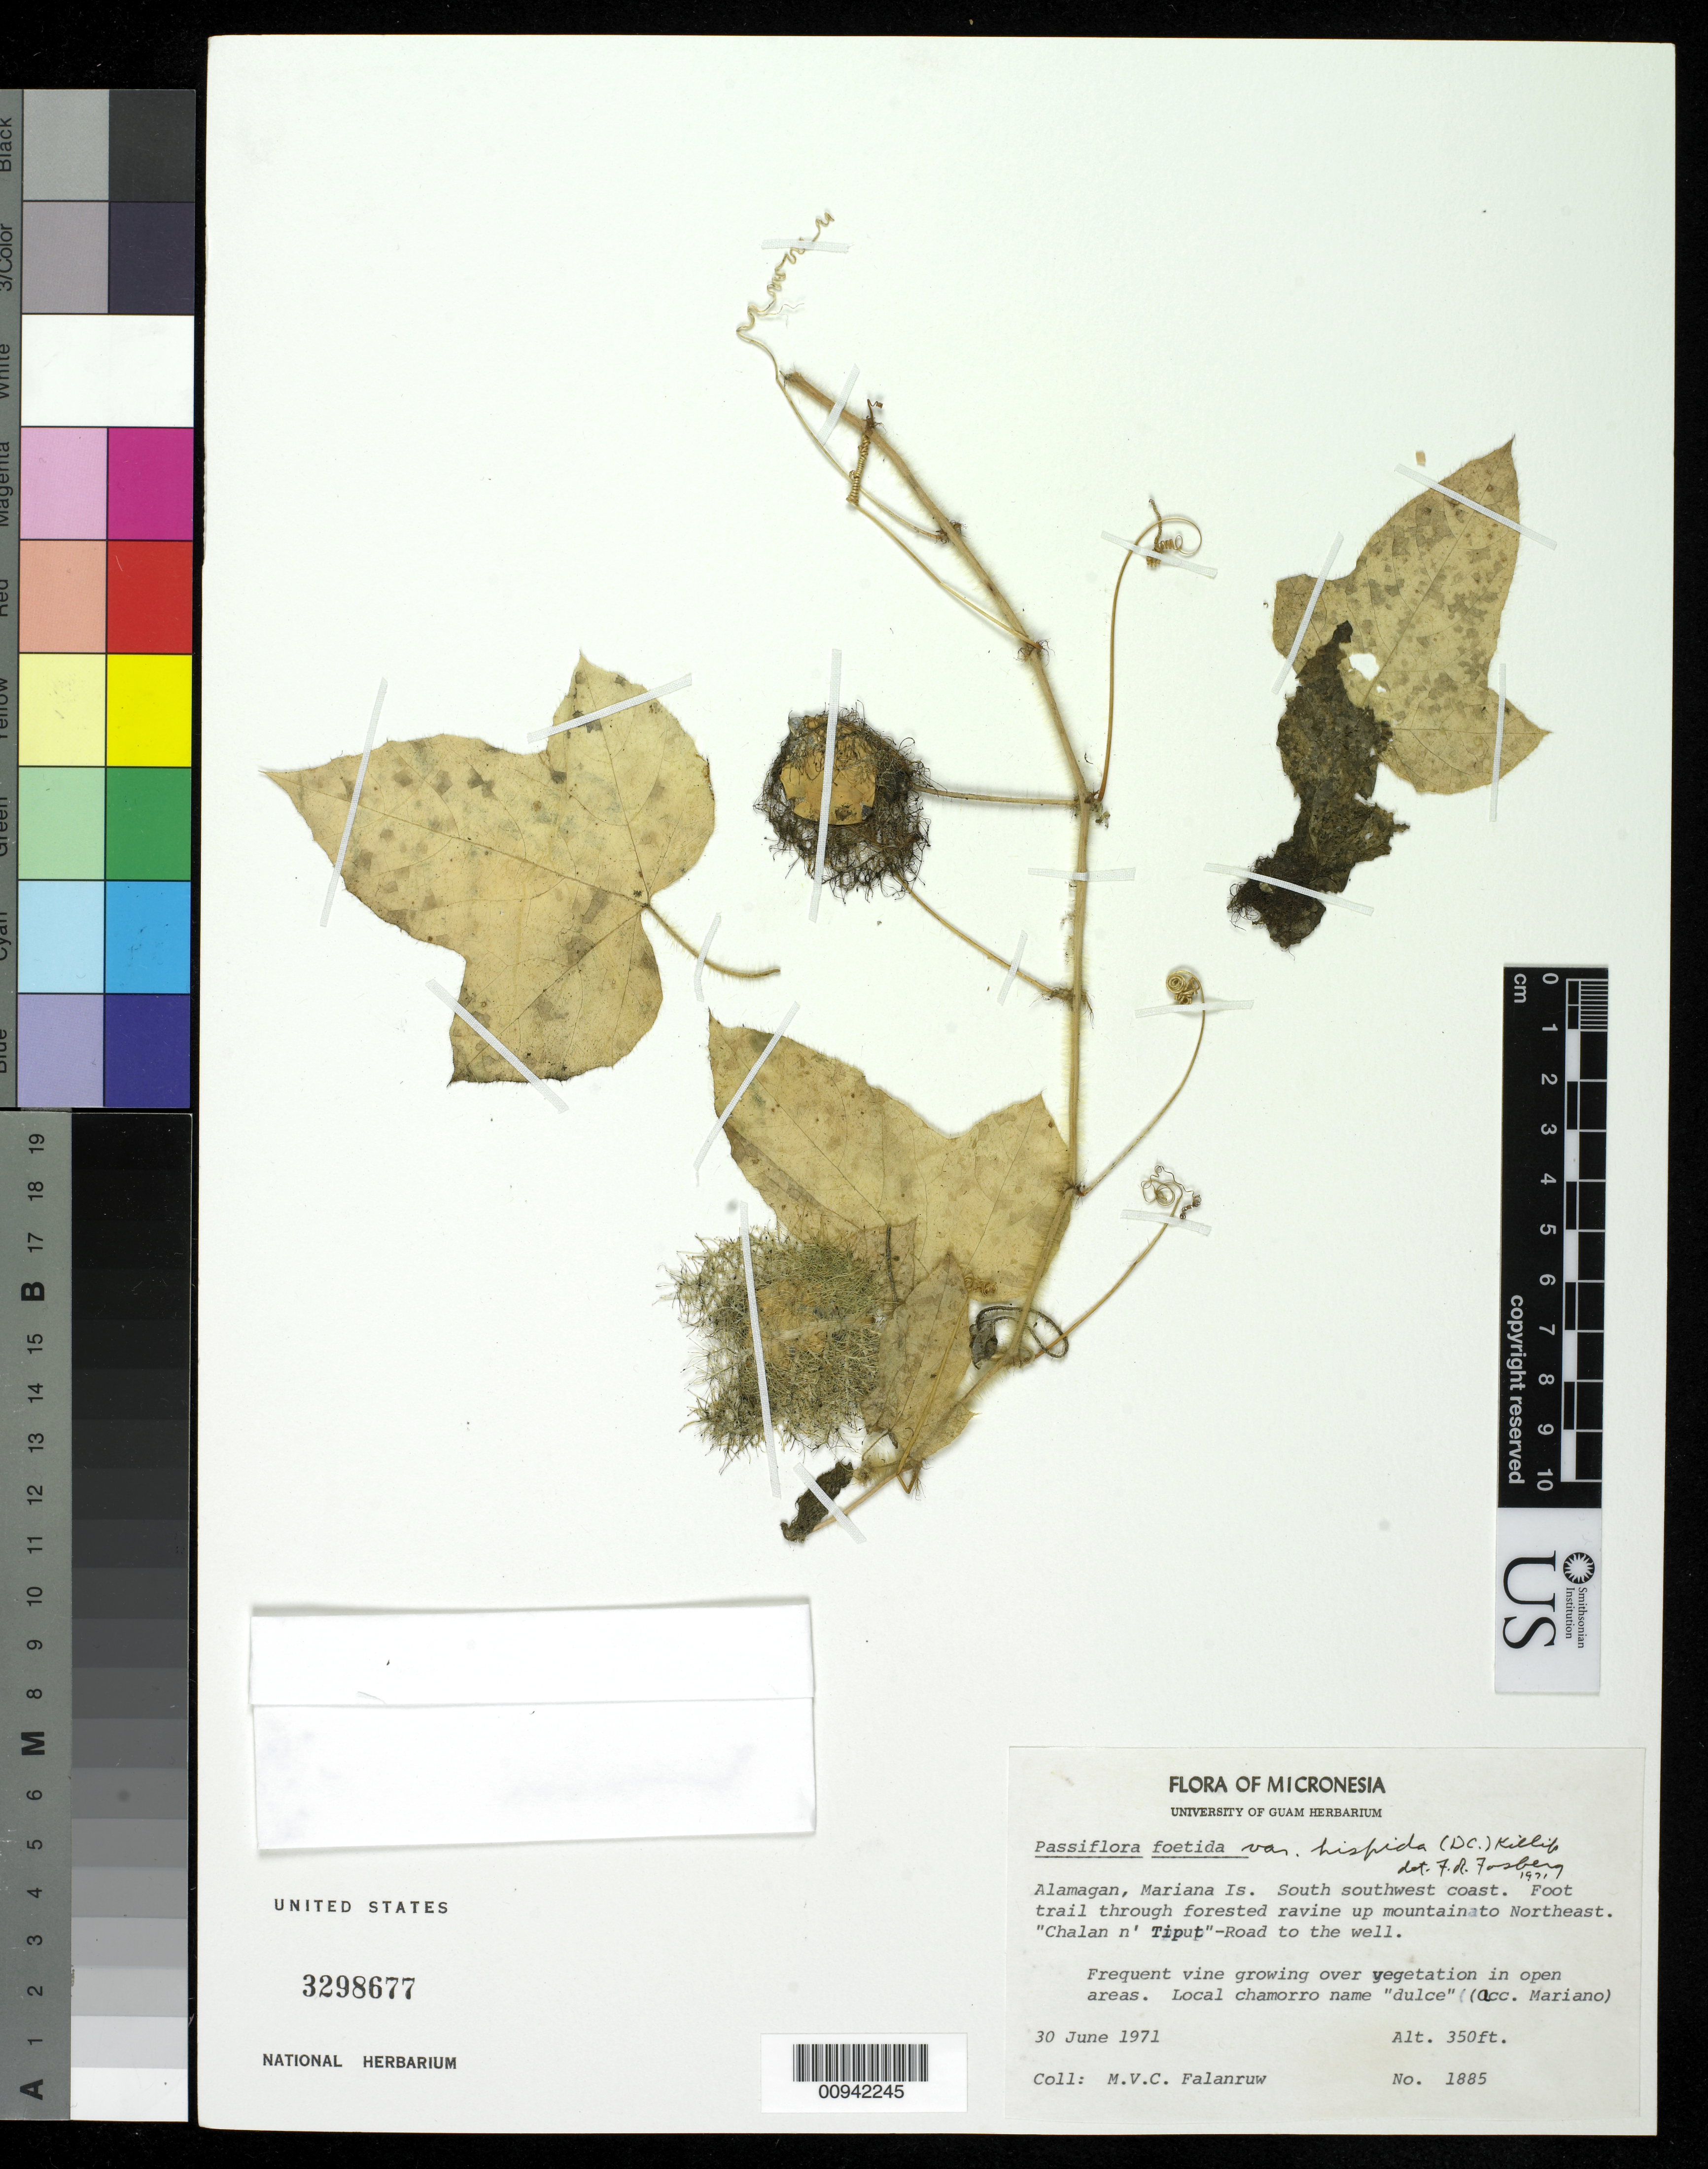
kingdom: Plantae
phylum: Tracheophyta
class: Magnoliopsida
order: Malpighiales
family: Passifloraceae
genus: Passiflora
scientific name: Passiflora foetida var. hispida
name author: (DC. ex Triana & Planch.) Killip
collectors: M. V. Falanruw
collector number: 1885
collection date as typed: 30 Jun 1971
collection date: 1971-06-30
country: Northern Mariana Islands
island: Alamagan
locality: SSW coast. Foot trail...up to mountain to NE. "Chalan n' Tiput" - Road to the well.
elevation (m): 107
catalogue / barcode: US 3298677